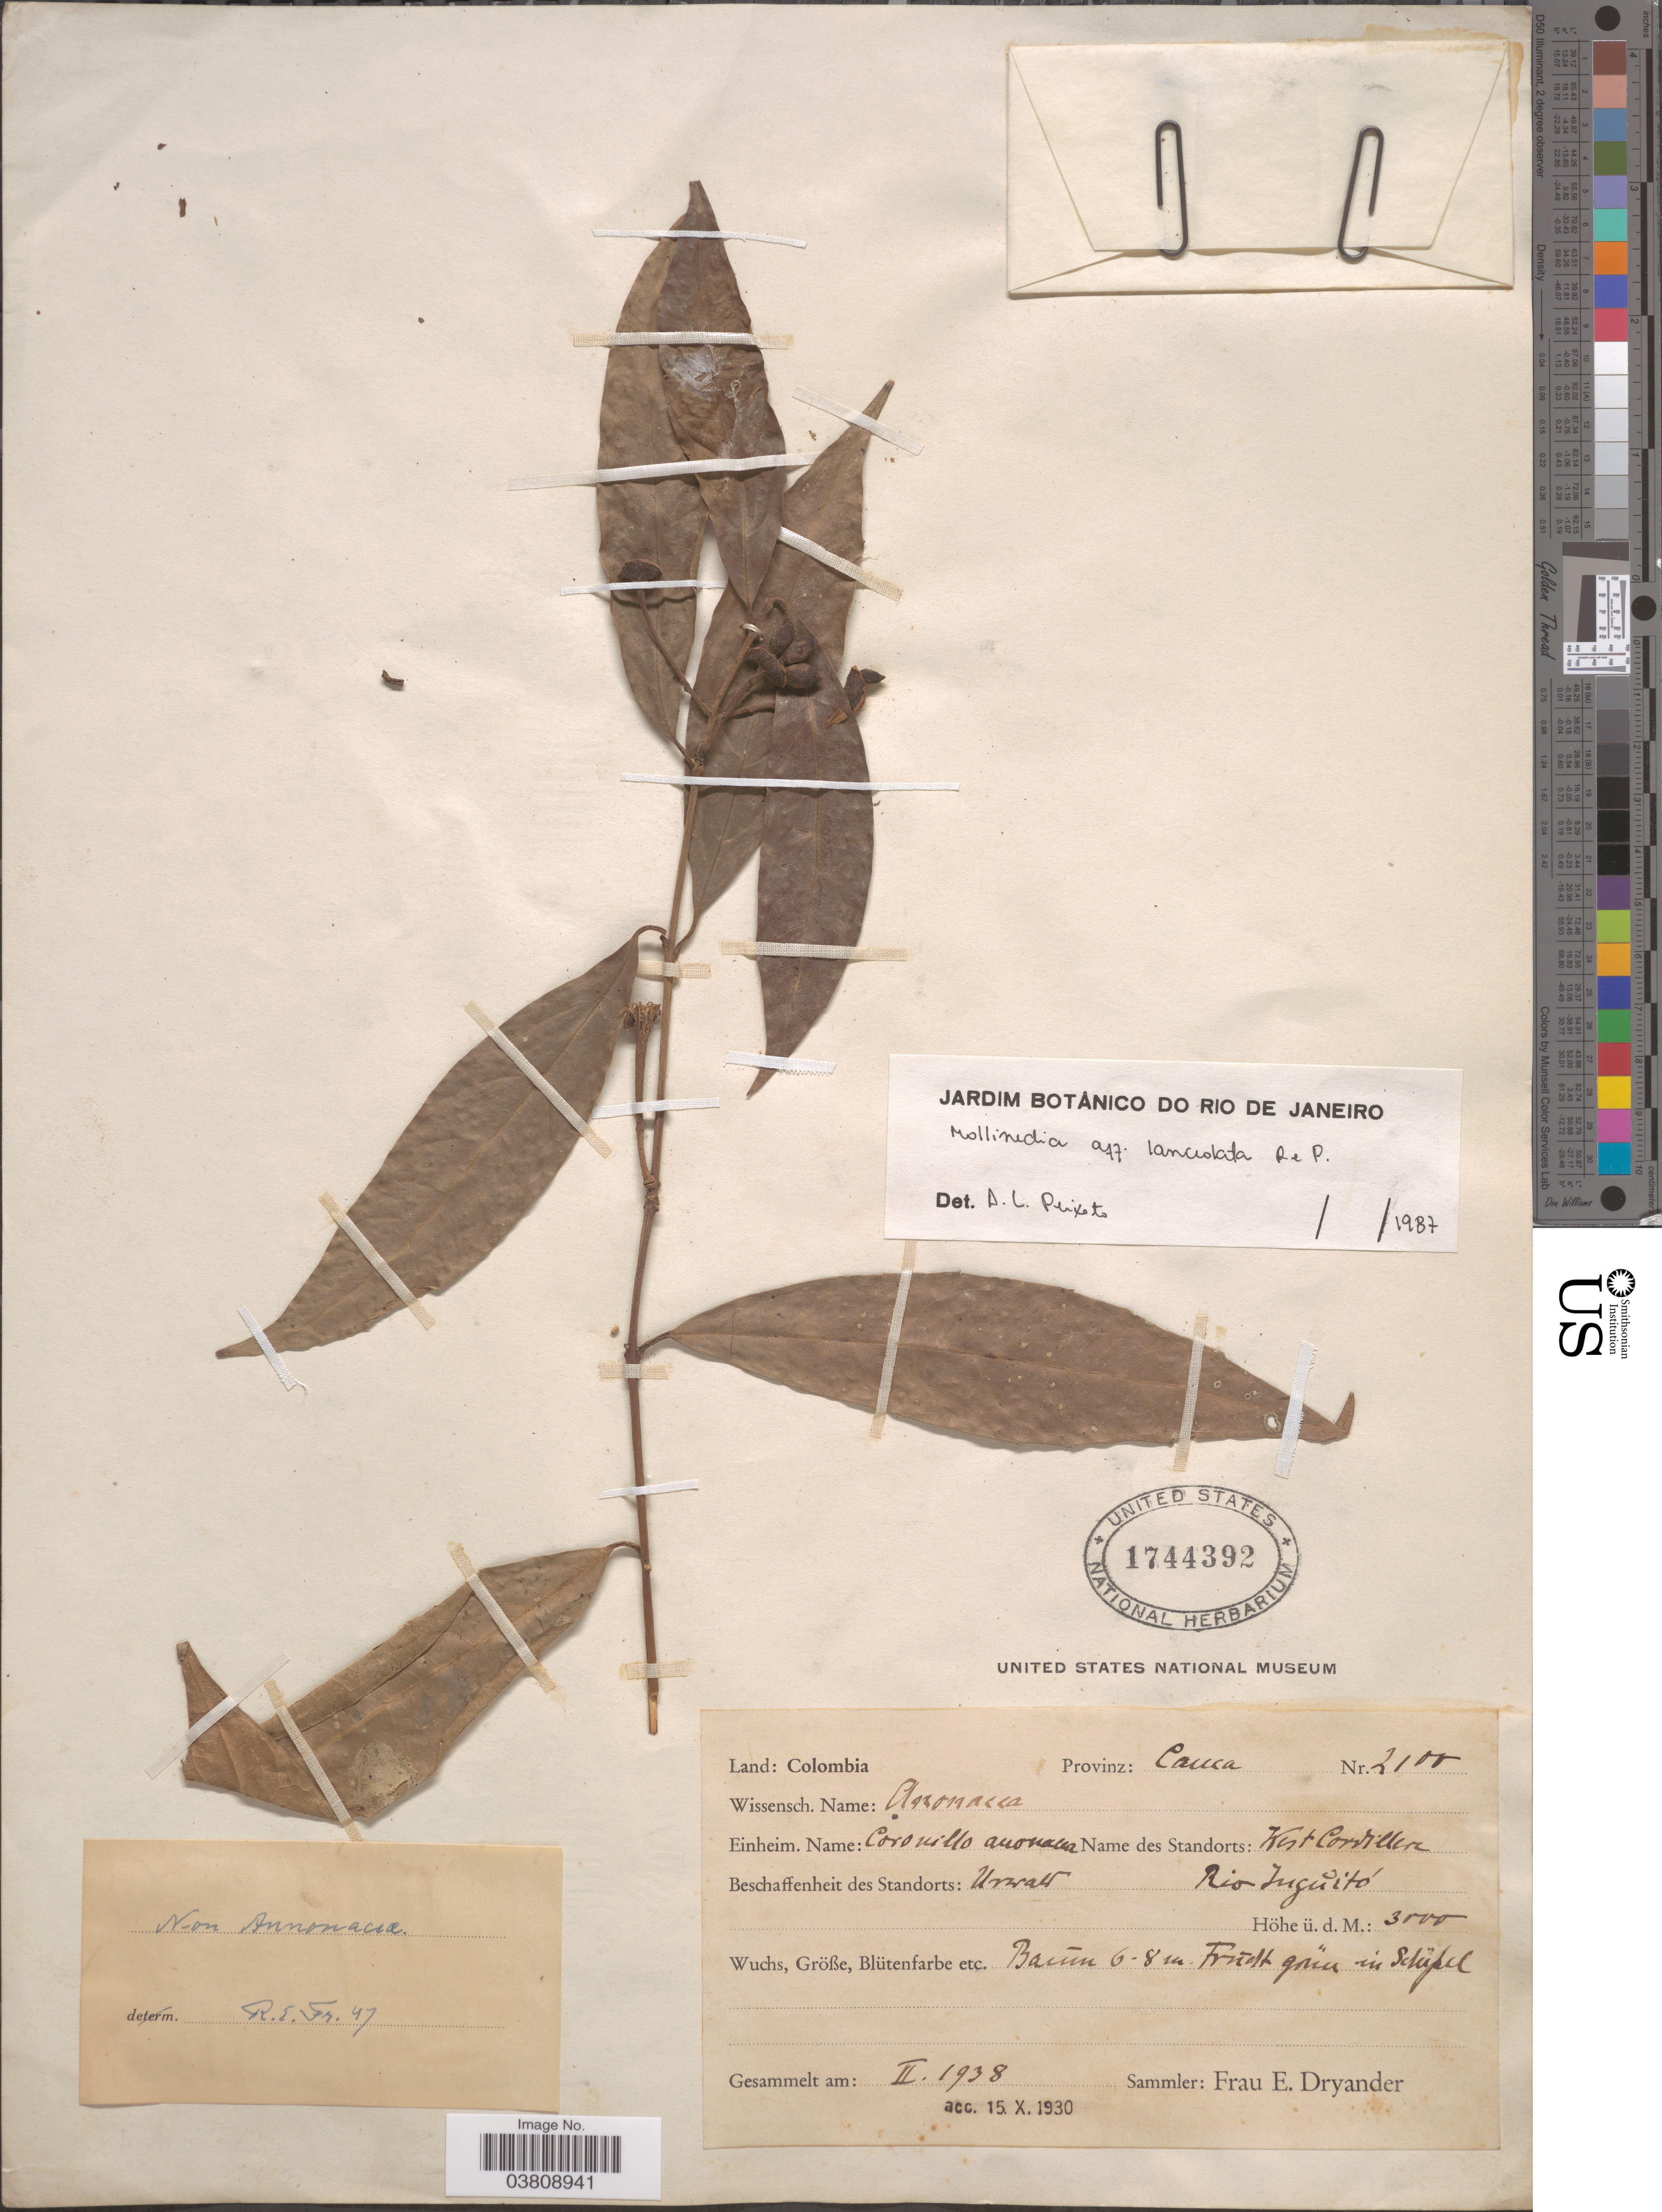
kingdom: Plantae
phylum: Tracheophyta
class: Magnoliopsida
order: Laurales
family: Monimiaceae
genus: Mollinedia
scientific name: Mollinedia lanceolata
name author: Ruiz & Pav.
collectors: F. Dryander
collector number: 2100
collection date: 1938-02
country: Colombia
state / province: Cauca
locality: West Cordillera. Urwald Rio Jugůitó.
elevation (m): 3000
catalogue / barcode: US 1744392